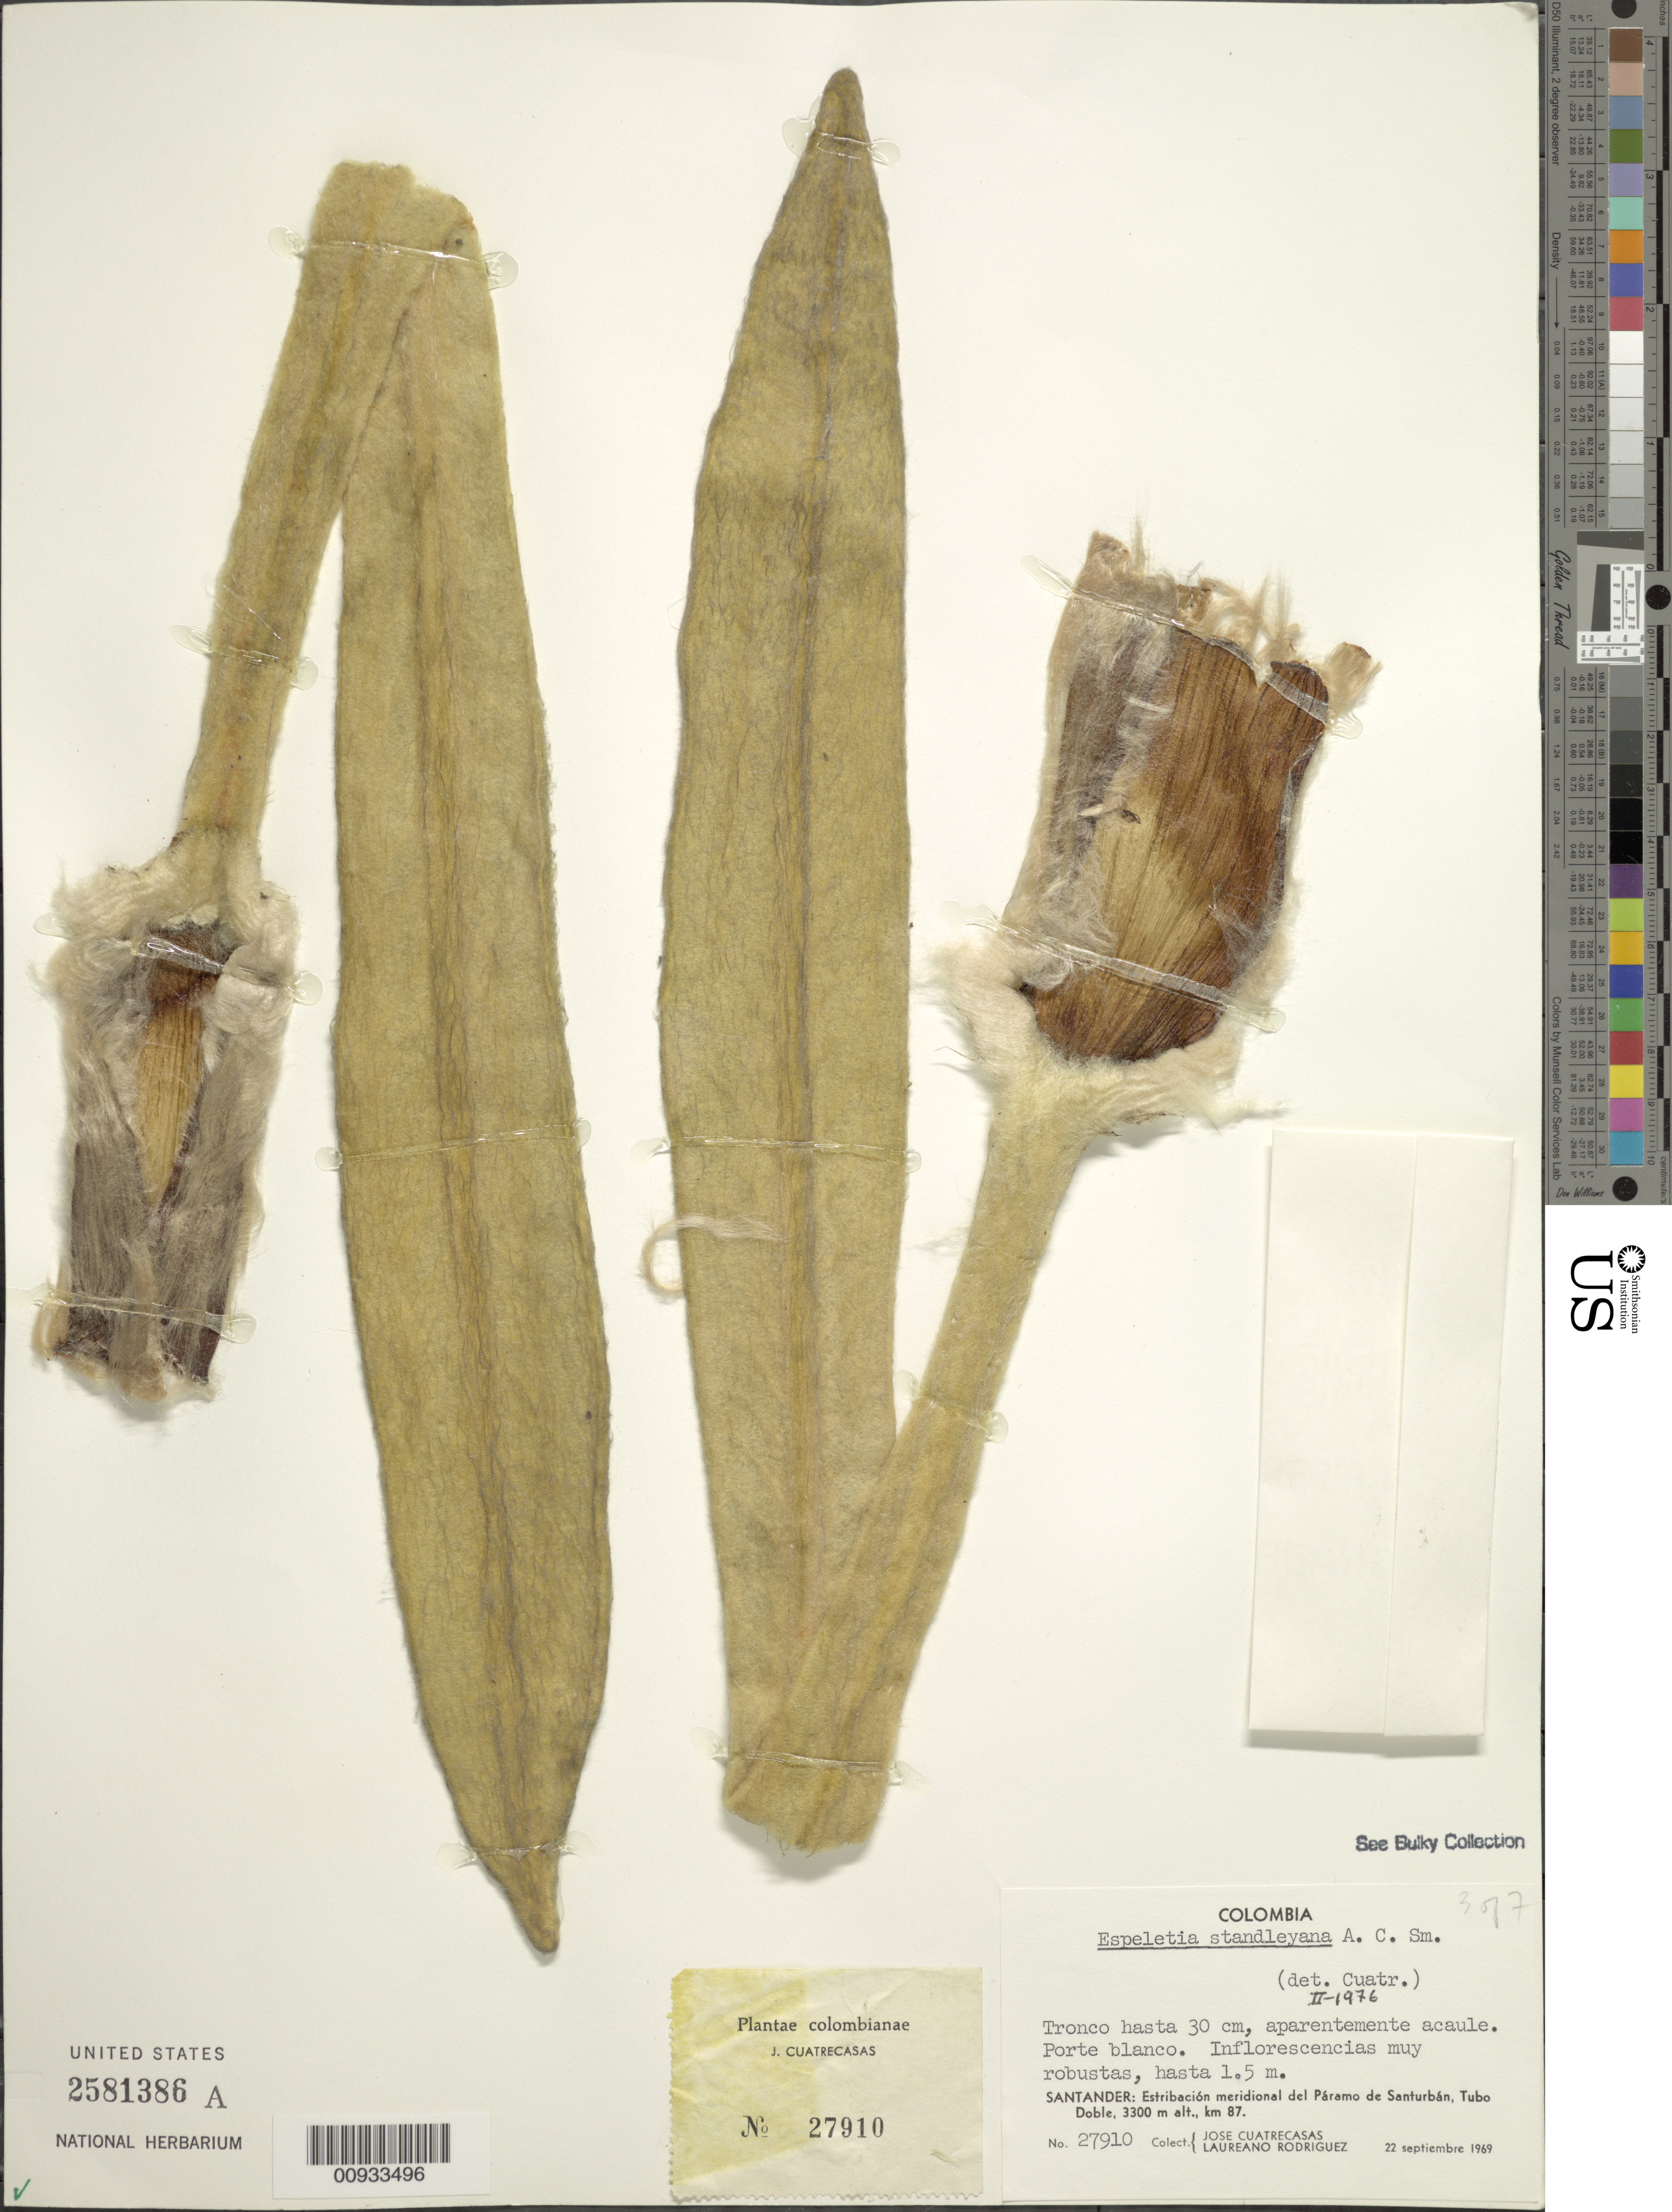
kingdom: Plantae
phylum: Tracheophyta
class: Magnoliopsida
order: Asterales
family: Asteraceae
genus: Espeletia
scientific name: Espeletia standleyana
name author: A.C. Sm.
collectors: J. Cuatrecasas & L. Rodriguez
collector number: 27910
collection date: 1969-09-22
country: Colombia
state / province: Santander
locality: Estribacion meridional del Paramo de Santurban, Tubo Doble, km 87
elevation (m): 3300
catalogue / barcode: US 2581386A